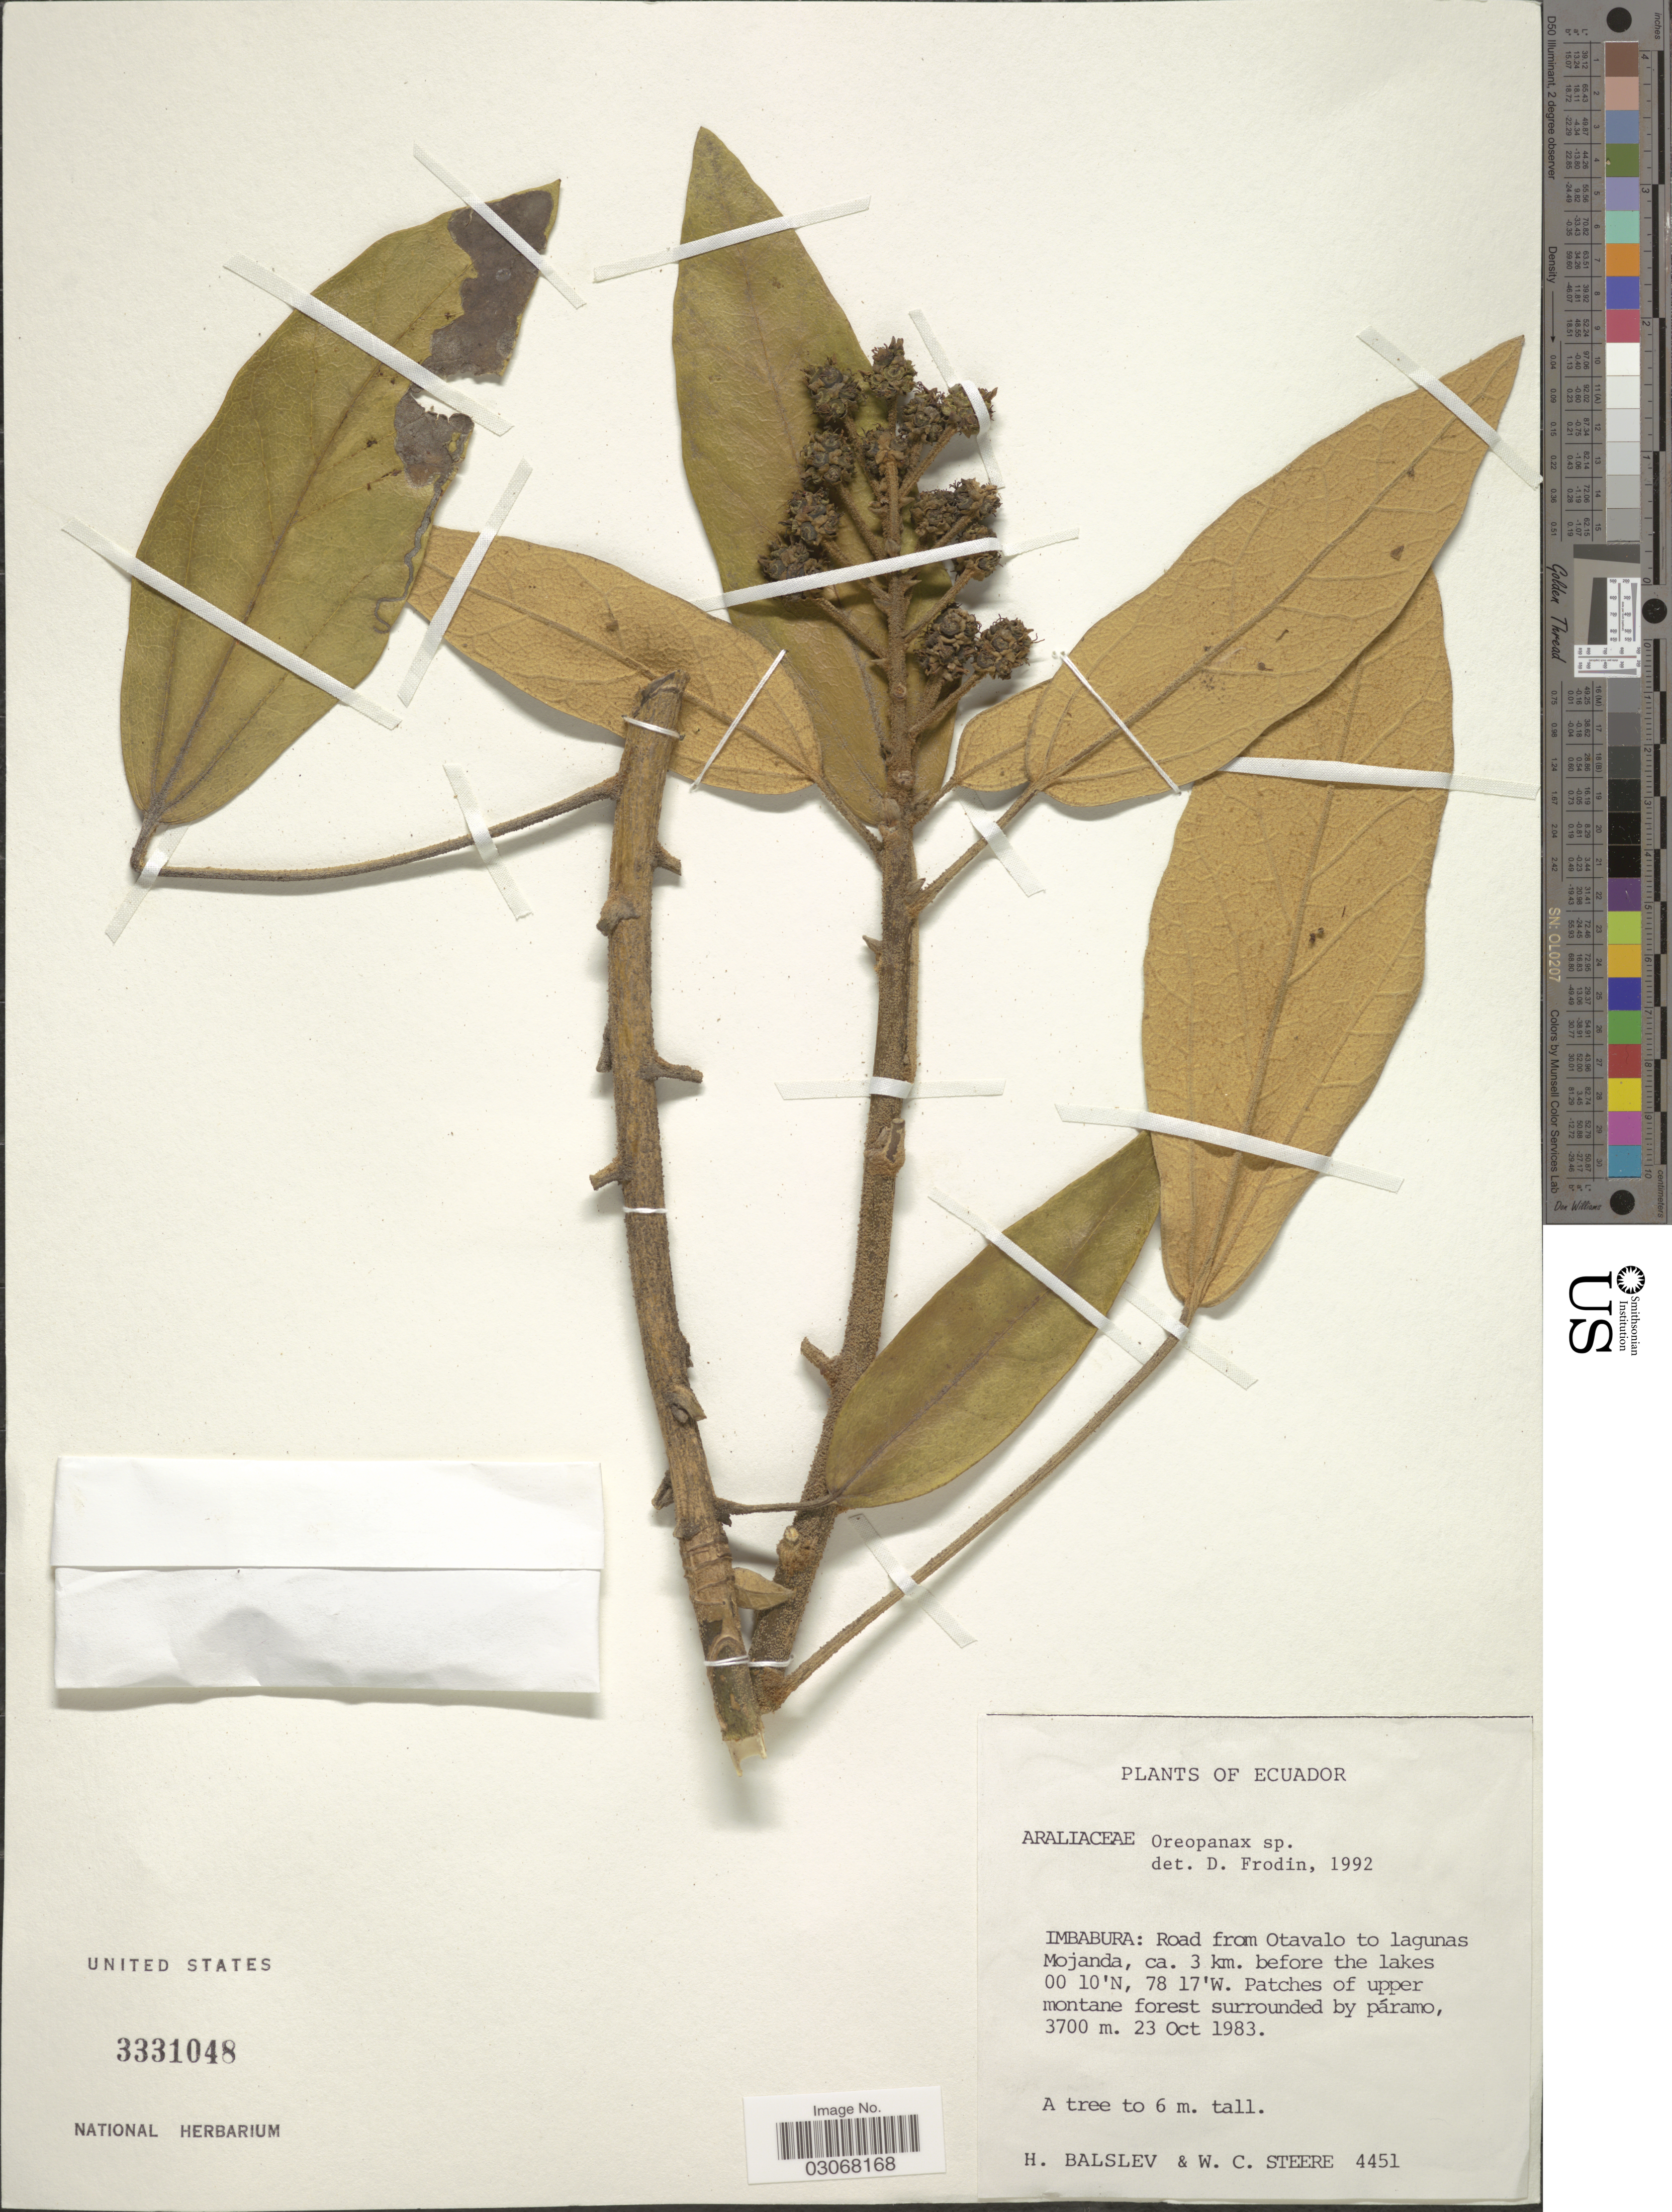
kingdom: Plantae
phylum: Tracheophyta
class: Magnoliopsida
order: Apiales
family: Araliaceae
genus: Oreopanax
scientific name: Oreopanax sp.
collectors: H. Balslev & W. C. Steere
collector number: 4451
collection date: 1983-10-23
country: Ecuador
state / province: Imbabura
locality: Imbabura: Road from Otavalo to lagunas Mojanda, ca. 3 km. before the lakes.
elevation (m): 3700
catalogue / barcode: US 3331048